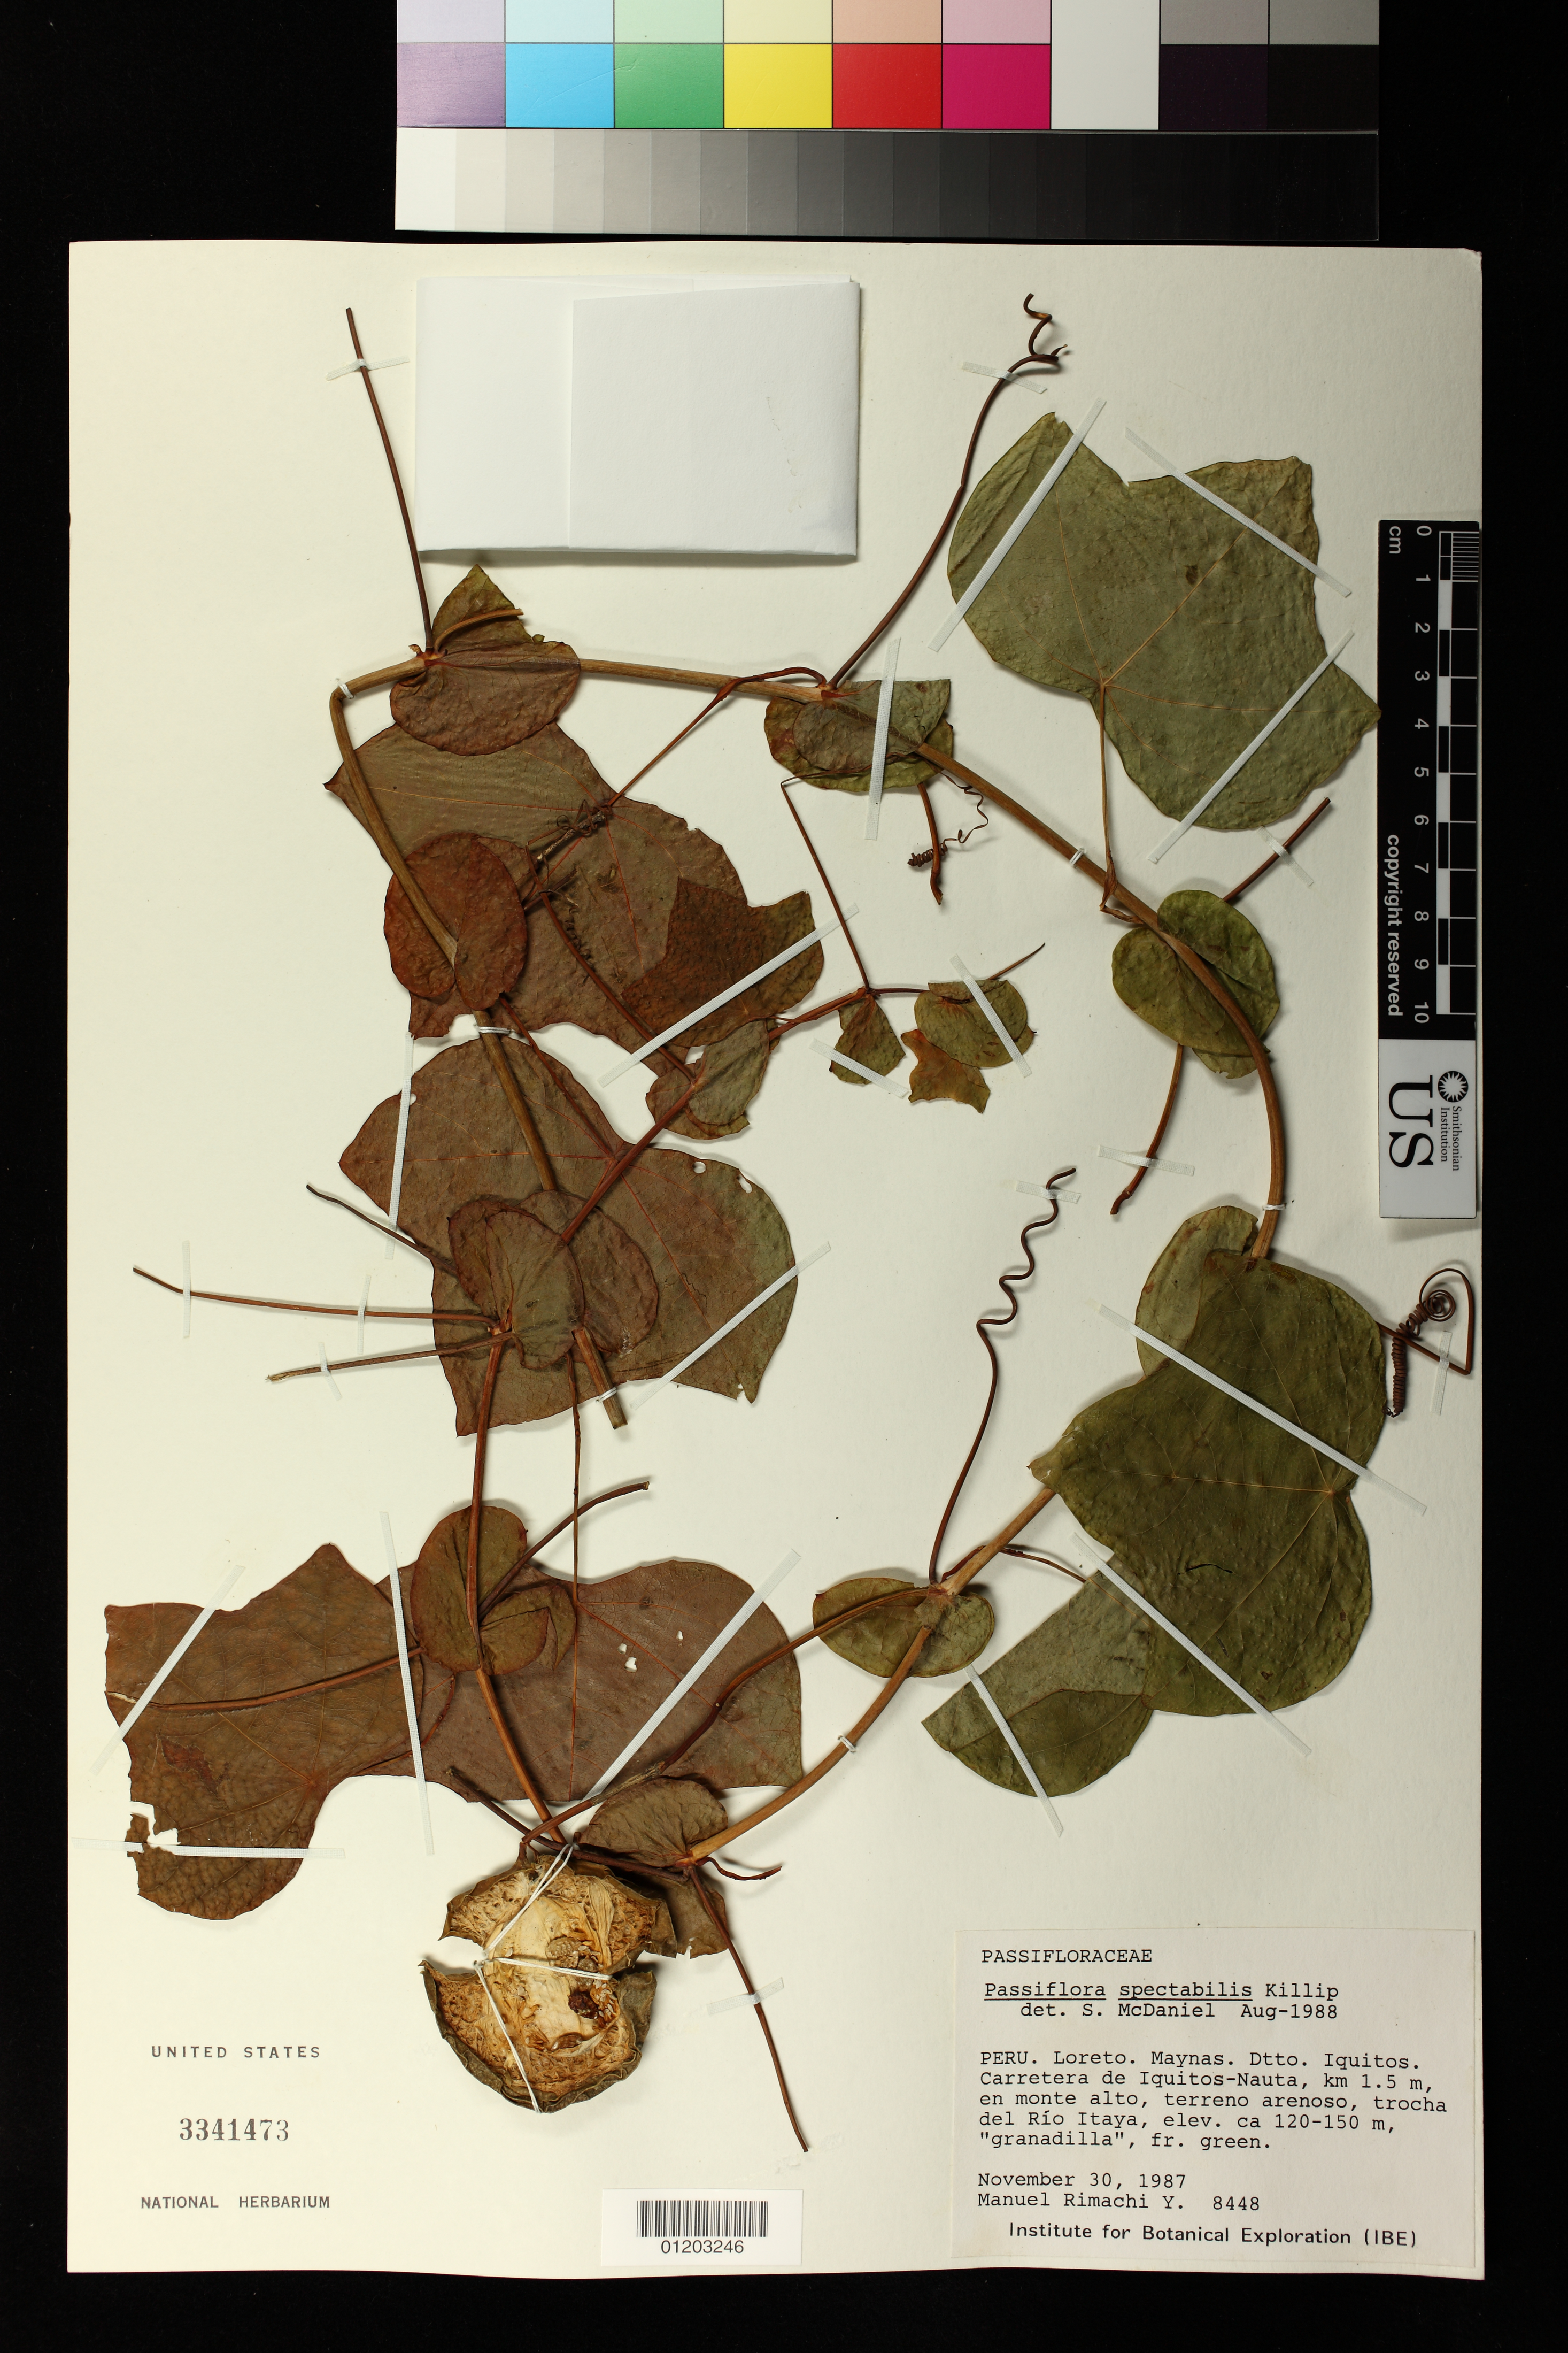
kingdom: Plantae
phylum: Tracheophyta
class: Magnoliopsida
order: Malpighiales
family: Passifloraceae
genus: Passiflora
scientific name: Passiflora spectabilis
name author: Killip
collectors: M. Rimachi Y.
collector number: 8448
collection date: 1987-11-30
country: Peru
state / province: Loreto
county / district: Maynas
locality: Maynas. Dtto. Iquitos. Carretera de Iquitos-Nauta, km 1.5 m,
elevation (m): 120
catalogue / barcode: US 3341473